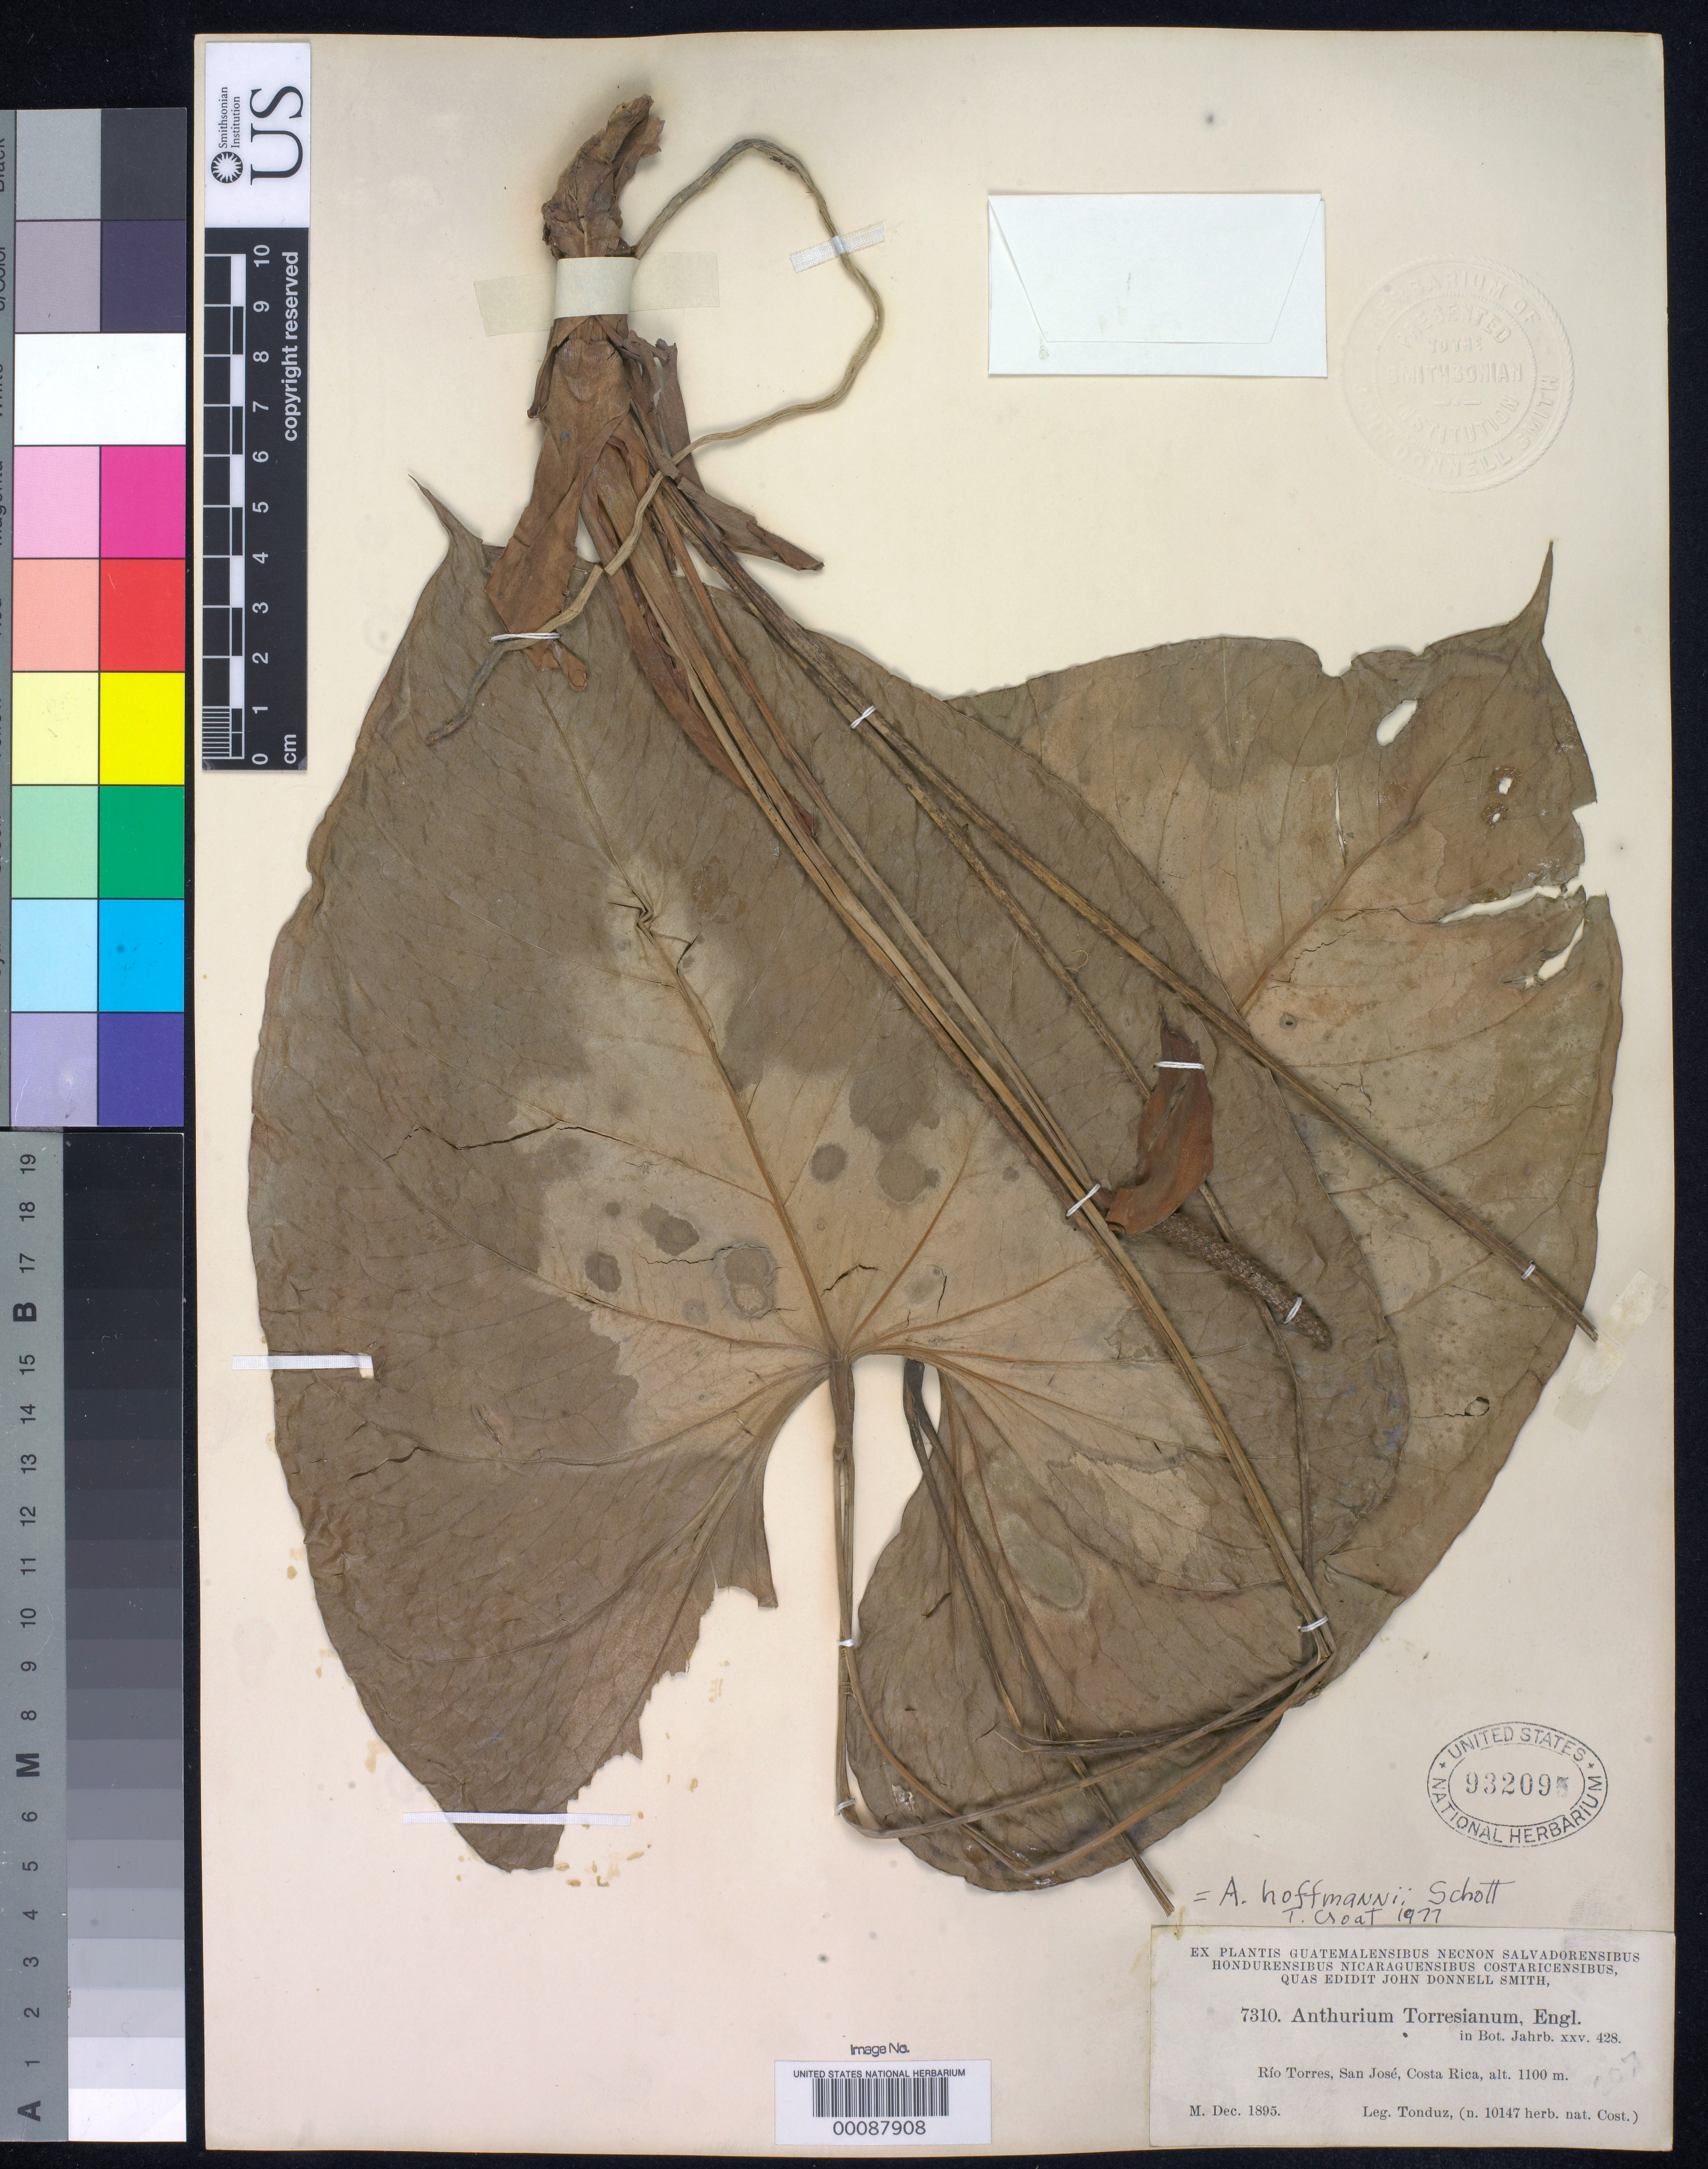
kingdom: Plantae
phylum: Tracheophyta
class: Liliopsida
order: Alismatales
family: Araceae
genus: Anthurium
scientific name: Anthurium torresianum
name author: Engl.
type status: Syntype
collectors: A. Tonduz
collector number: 10147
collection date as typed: Dec 1895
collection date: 1895-12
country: Costa Rica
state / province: San José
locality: Rio Torres.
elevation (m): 1100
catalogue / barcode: US 932095